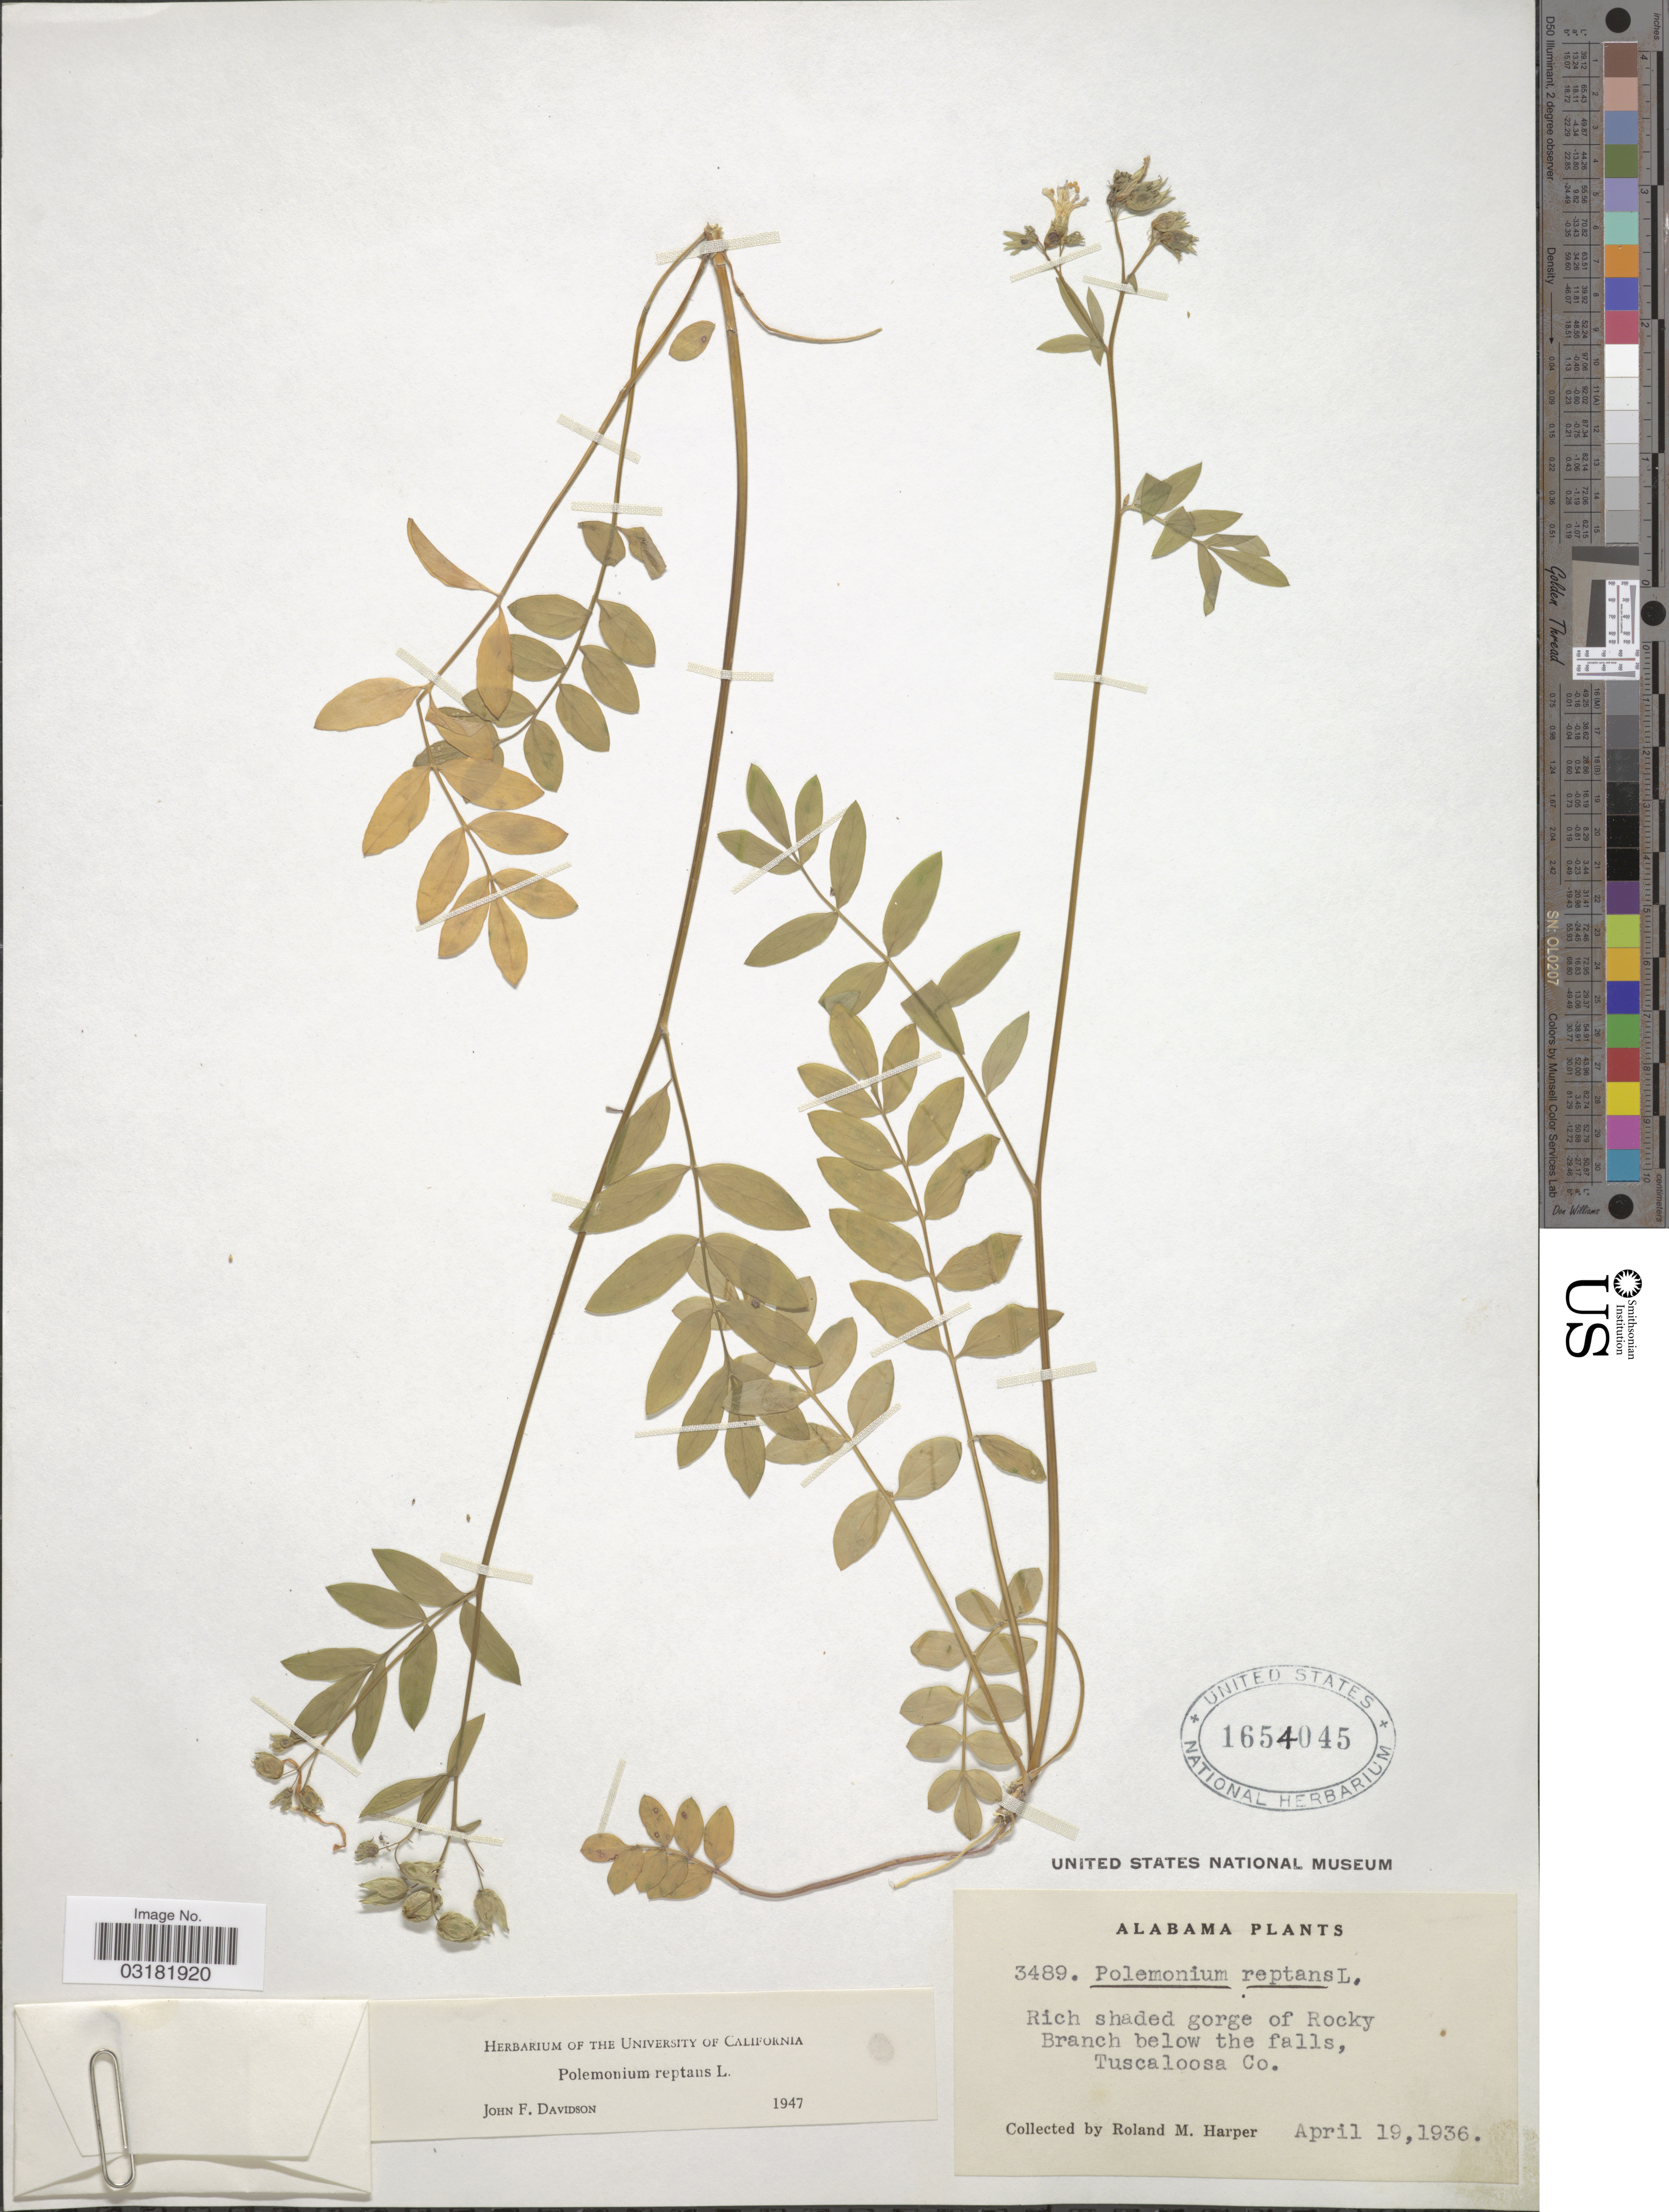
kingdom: Plantae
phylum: Tracheophyta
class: Magnoliopsida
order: Ericales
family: Polemoniaceae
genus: Polemonium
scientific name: Polemonium reptans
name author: L.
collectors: R. Harper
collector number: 3489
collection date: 1936-04-19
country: United States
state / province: Alabama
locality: Rich shaded gorge of Rocky Branch below the falls, Tuscaloosa Co.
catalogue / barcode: US 1654045